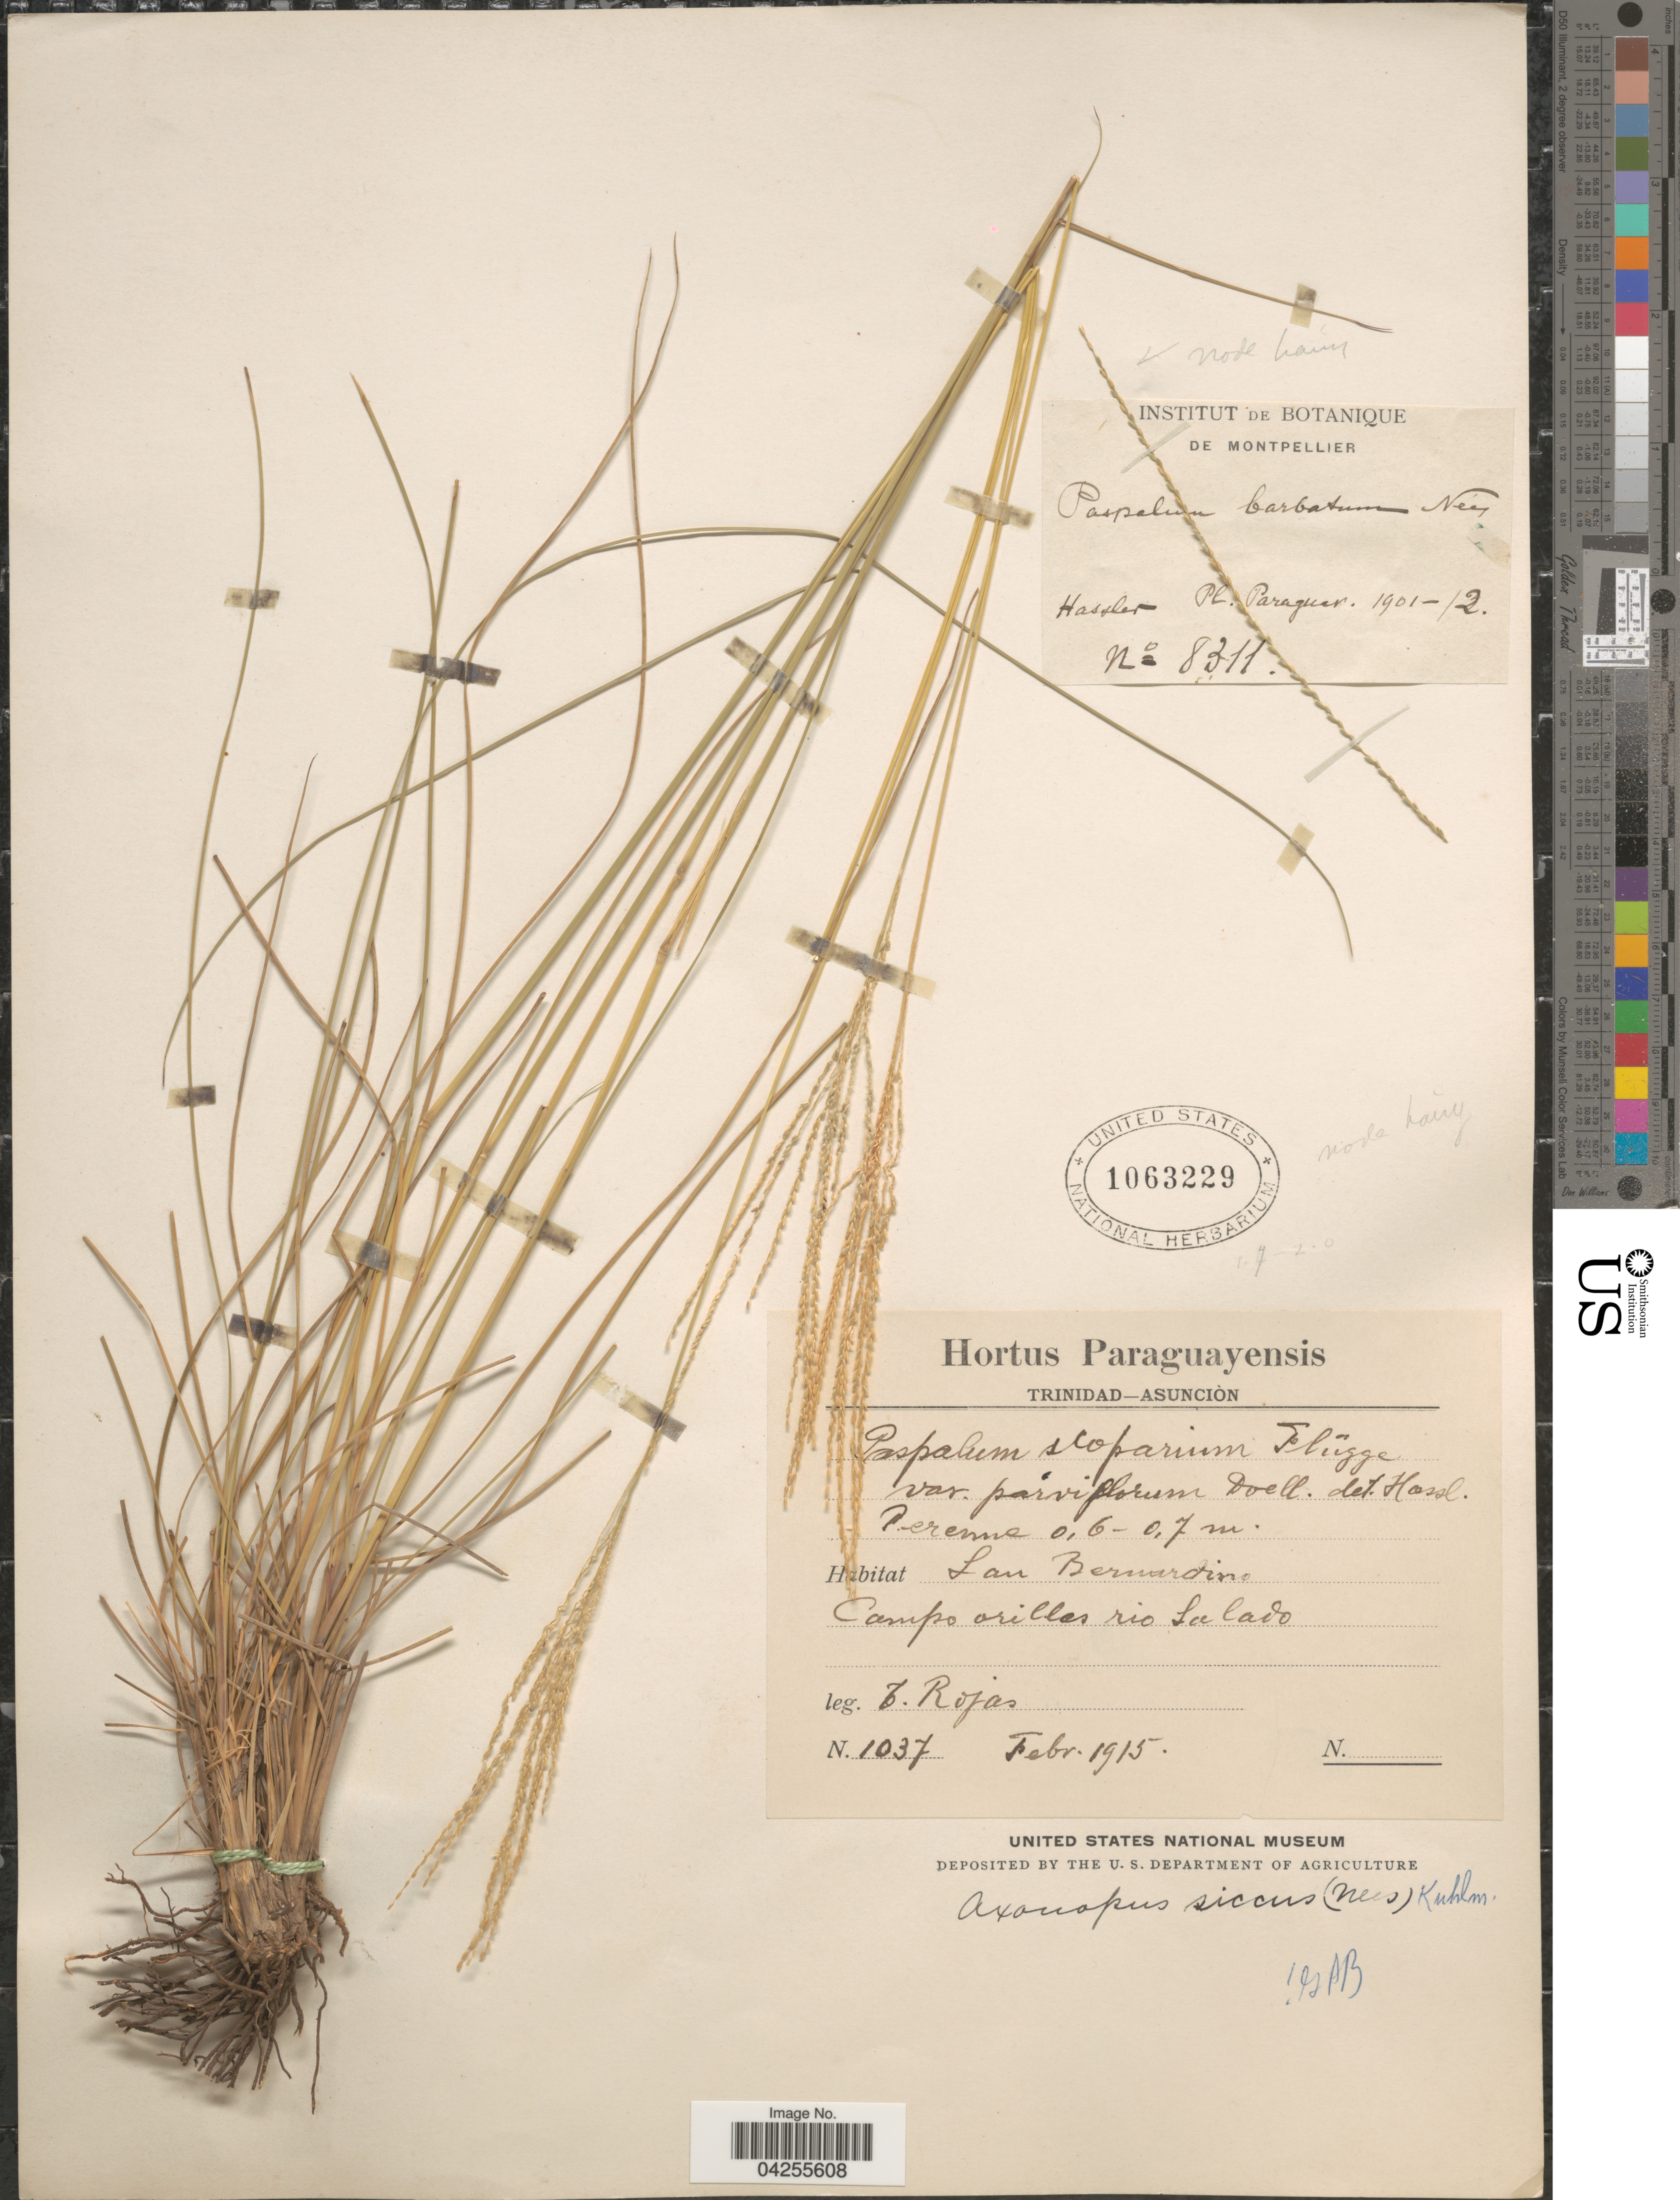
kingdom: Plantae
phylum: Tracheophyta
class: Liliopsida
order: Poales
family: Poaceae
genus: Axonopus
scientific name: Axonopus siccus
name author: (Nees) Kuhlm.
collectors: Rojas, --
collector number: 1037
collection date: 1915-02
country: Paraguay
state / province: Asuncion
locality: San Bernardino. Campo orillas rio Lalado.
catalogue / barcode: US 1063229